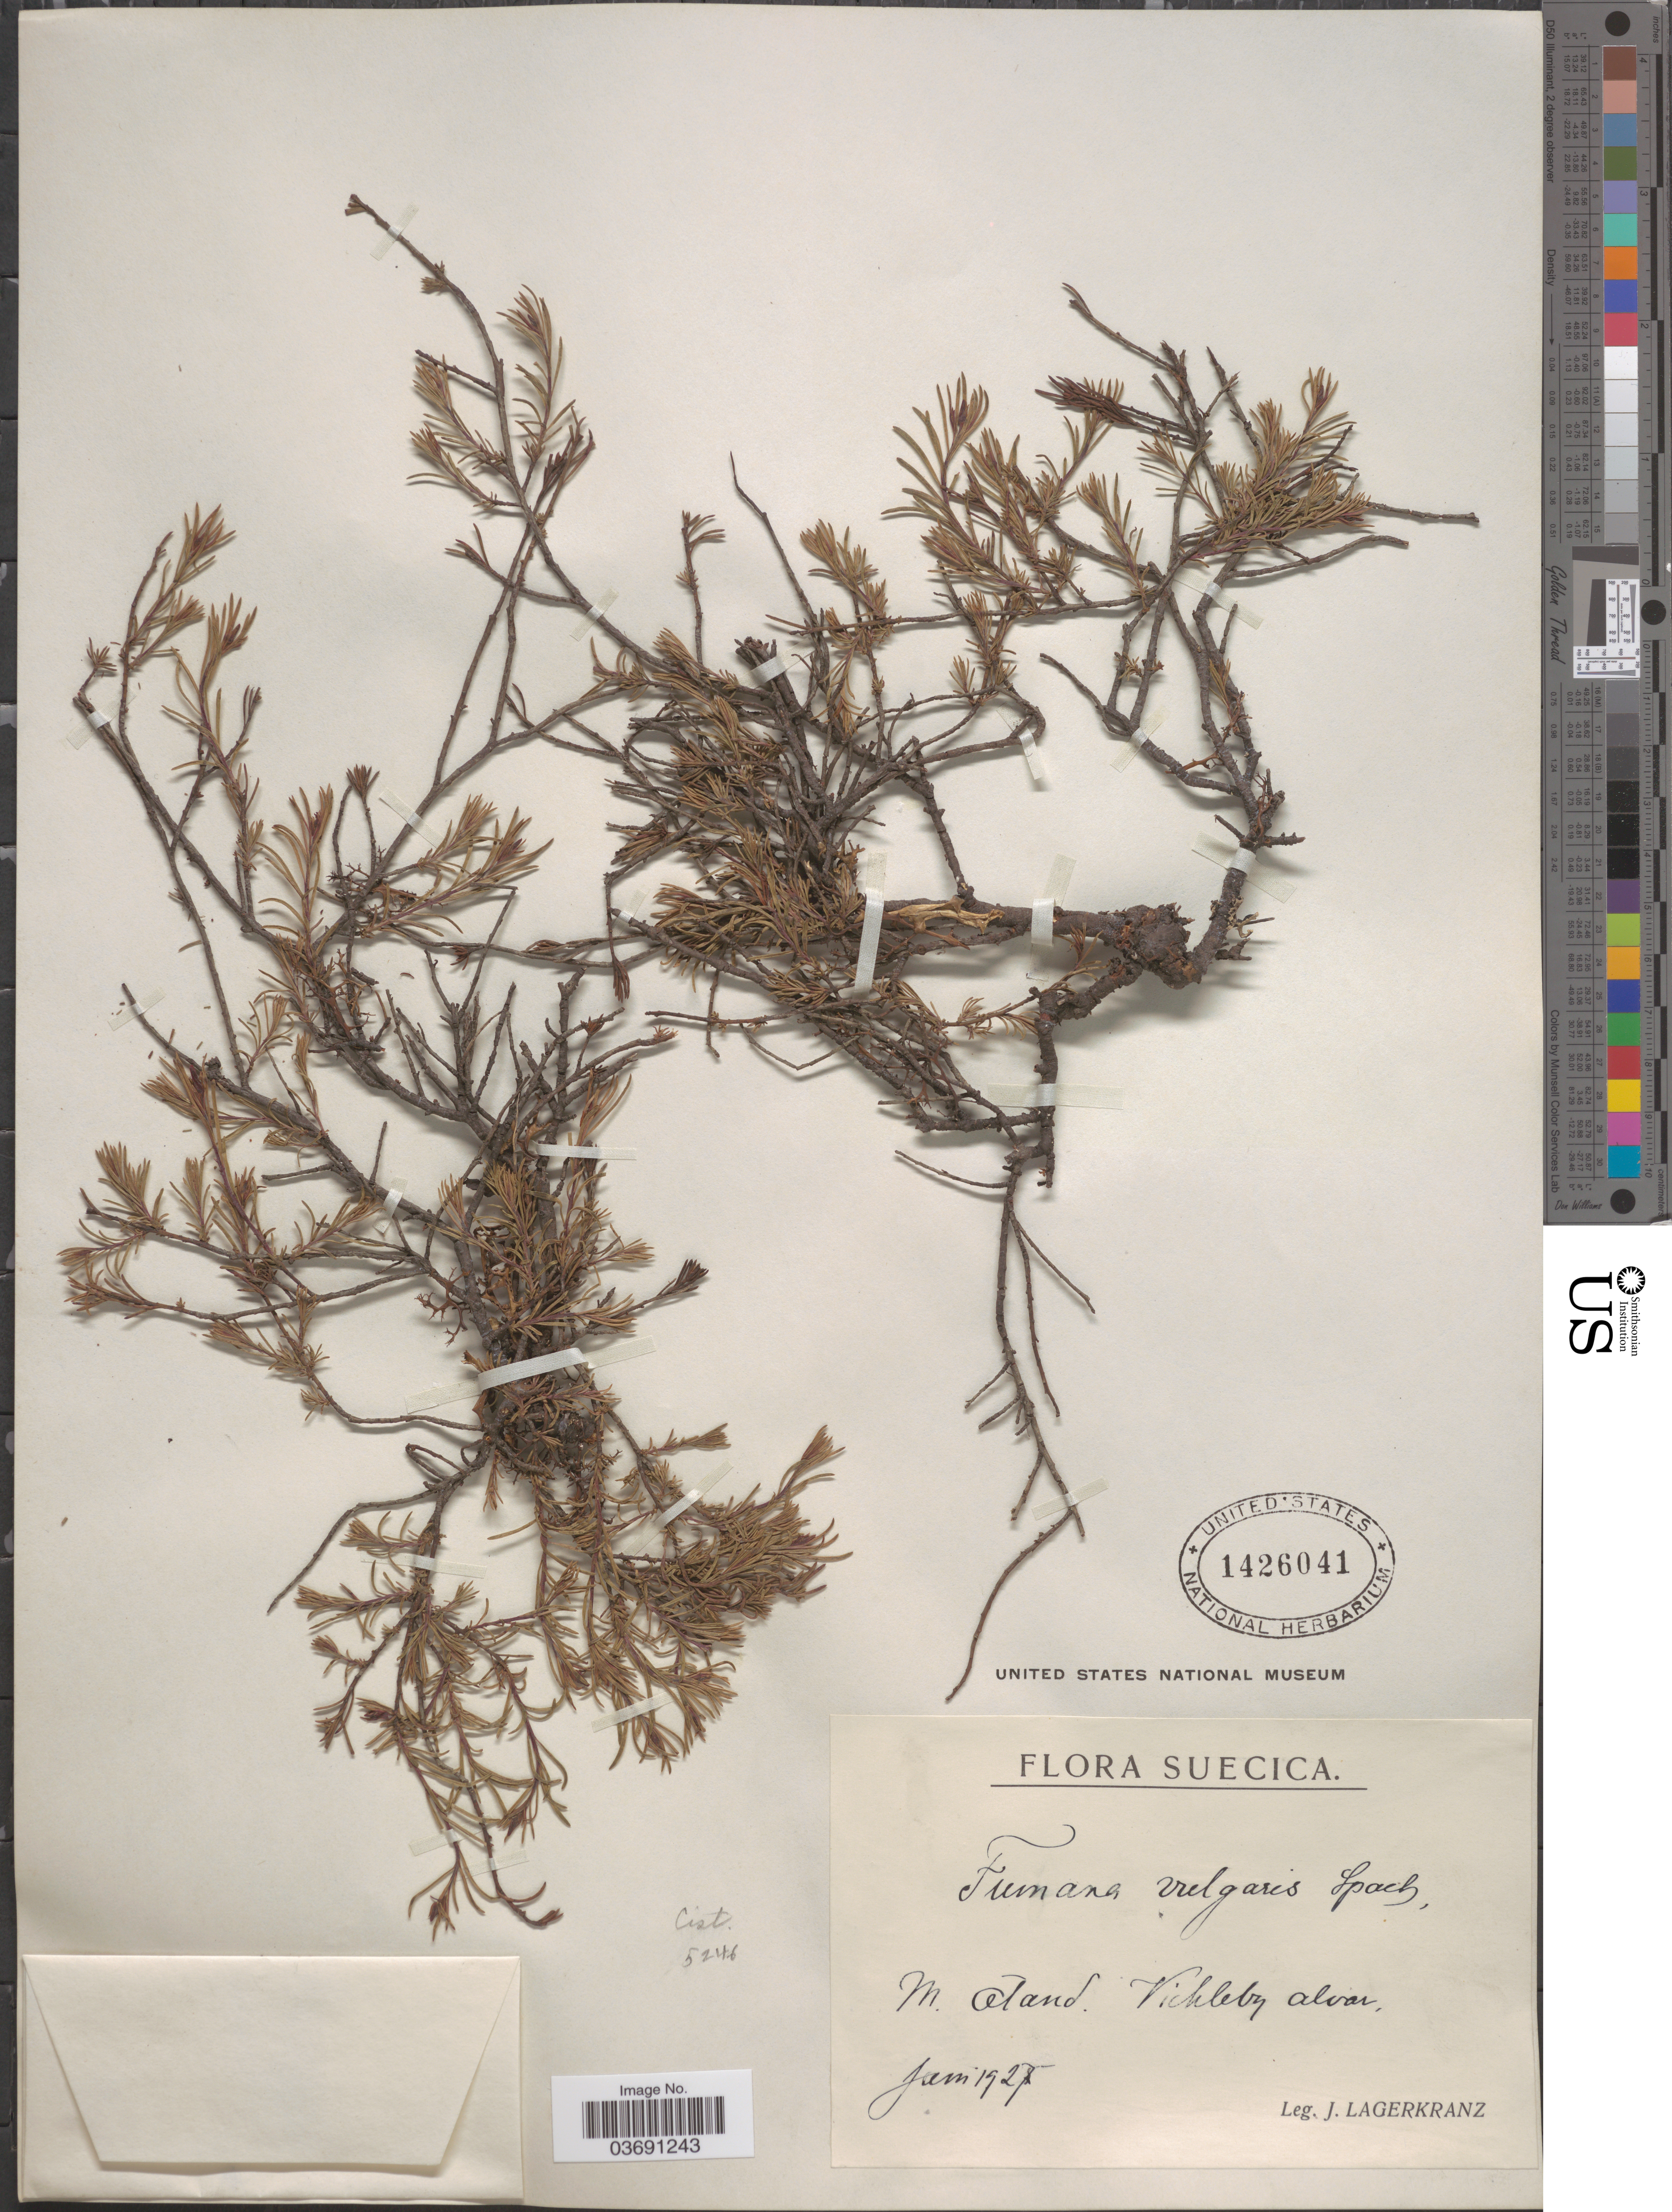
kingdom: Plantae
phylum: Tracheophyta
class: Magnoliopsida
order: Malvales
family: Cistaceae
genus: Fumana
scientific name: Fumana vulgaris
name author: Spach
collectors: J. Lagerkranz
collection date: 1927-01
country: Sweden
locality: Suecica. M. Öland. Vickleby alvar.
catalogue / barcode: US 1426041